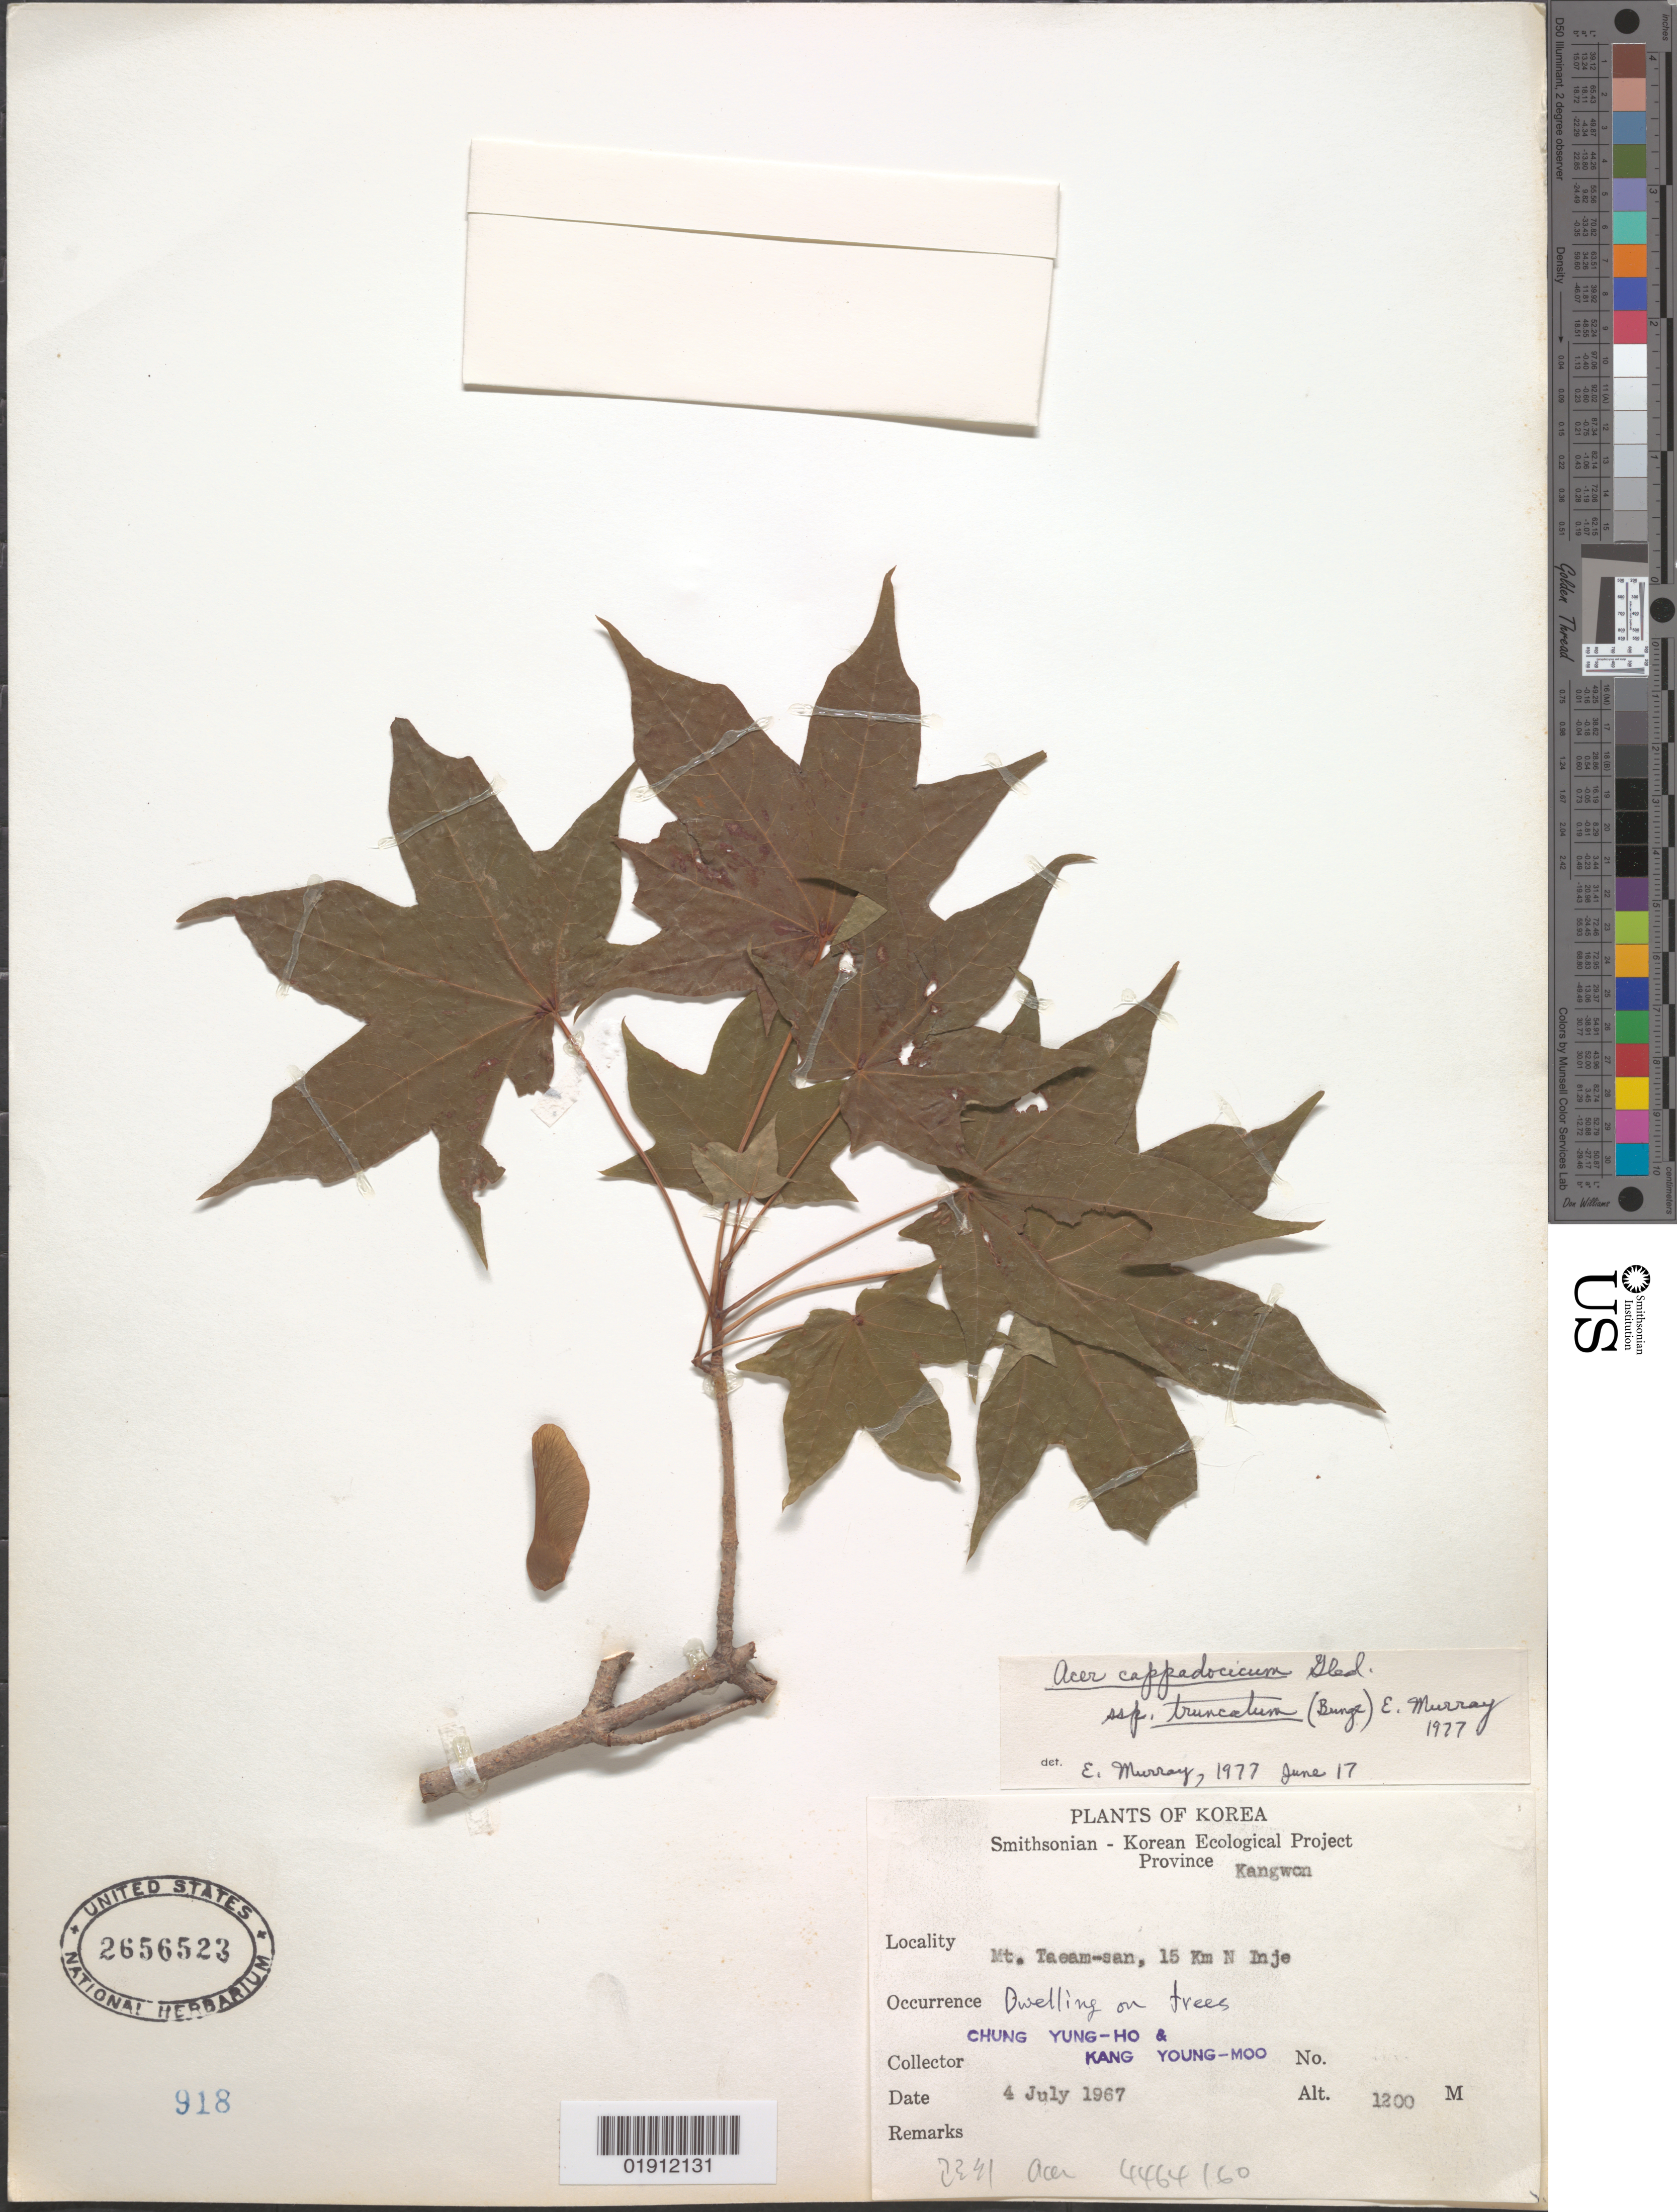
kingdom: Plantae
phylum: Tracheophyta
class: Magnoliopsida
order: Sapindales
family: Sapindaceae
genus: Acer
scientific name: Acer cappadocicum subsp. truncatum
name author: (Bunge) A.E. Murray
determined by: Murray, Edward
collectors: C. Yung-Ho & K. Young-Moo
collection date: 1967-07-04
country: South Korea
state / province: Gangwon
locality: Kangwon [Gangwon] Province, Mt. Taeam-san, 15 km N Inje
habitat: Dwelling on trees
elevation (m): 1200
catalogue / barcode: US 2656523